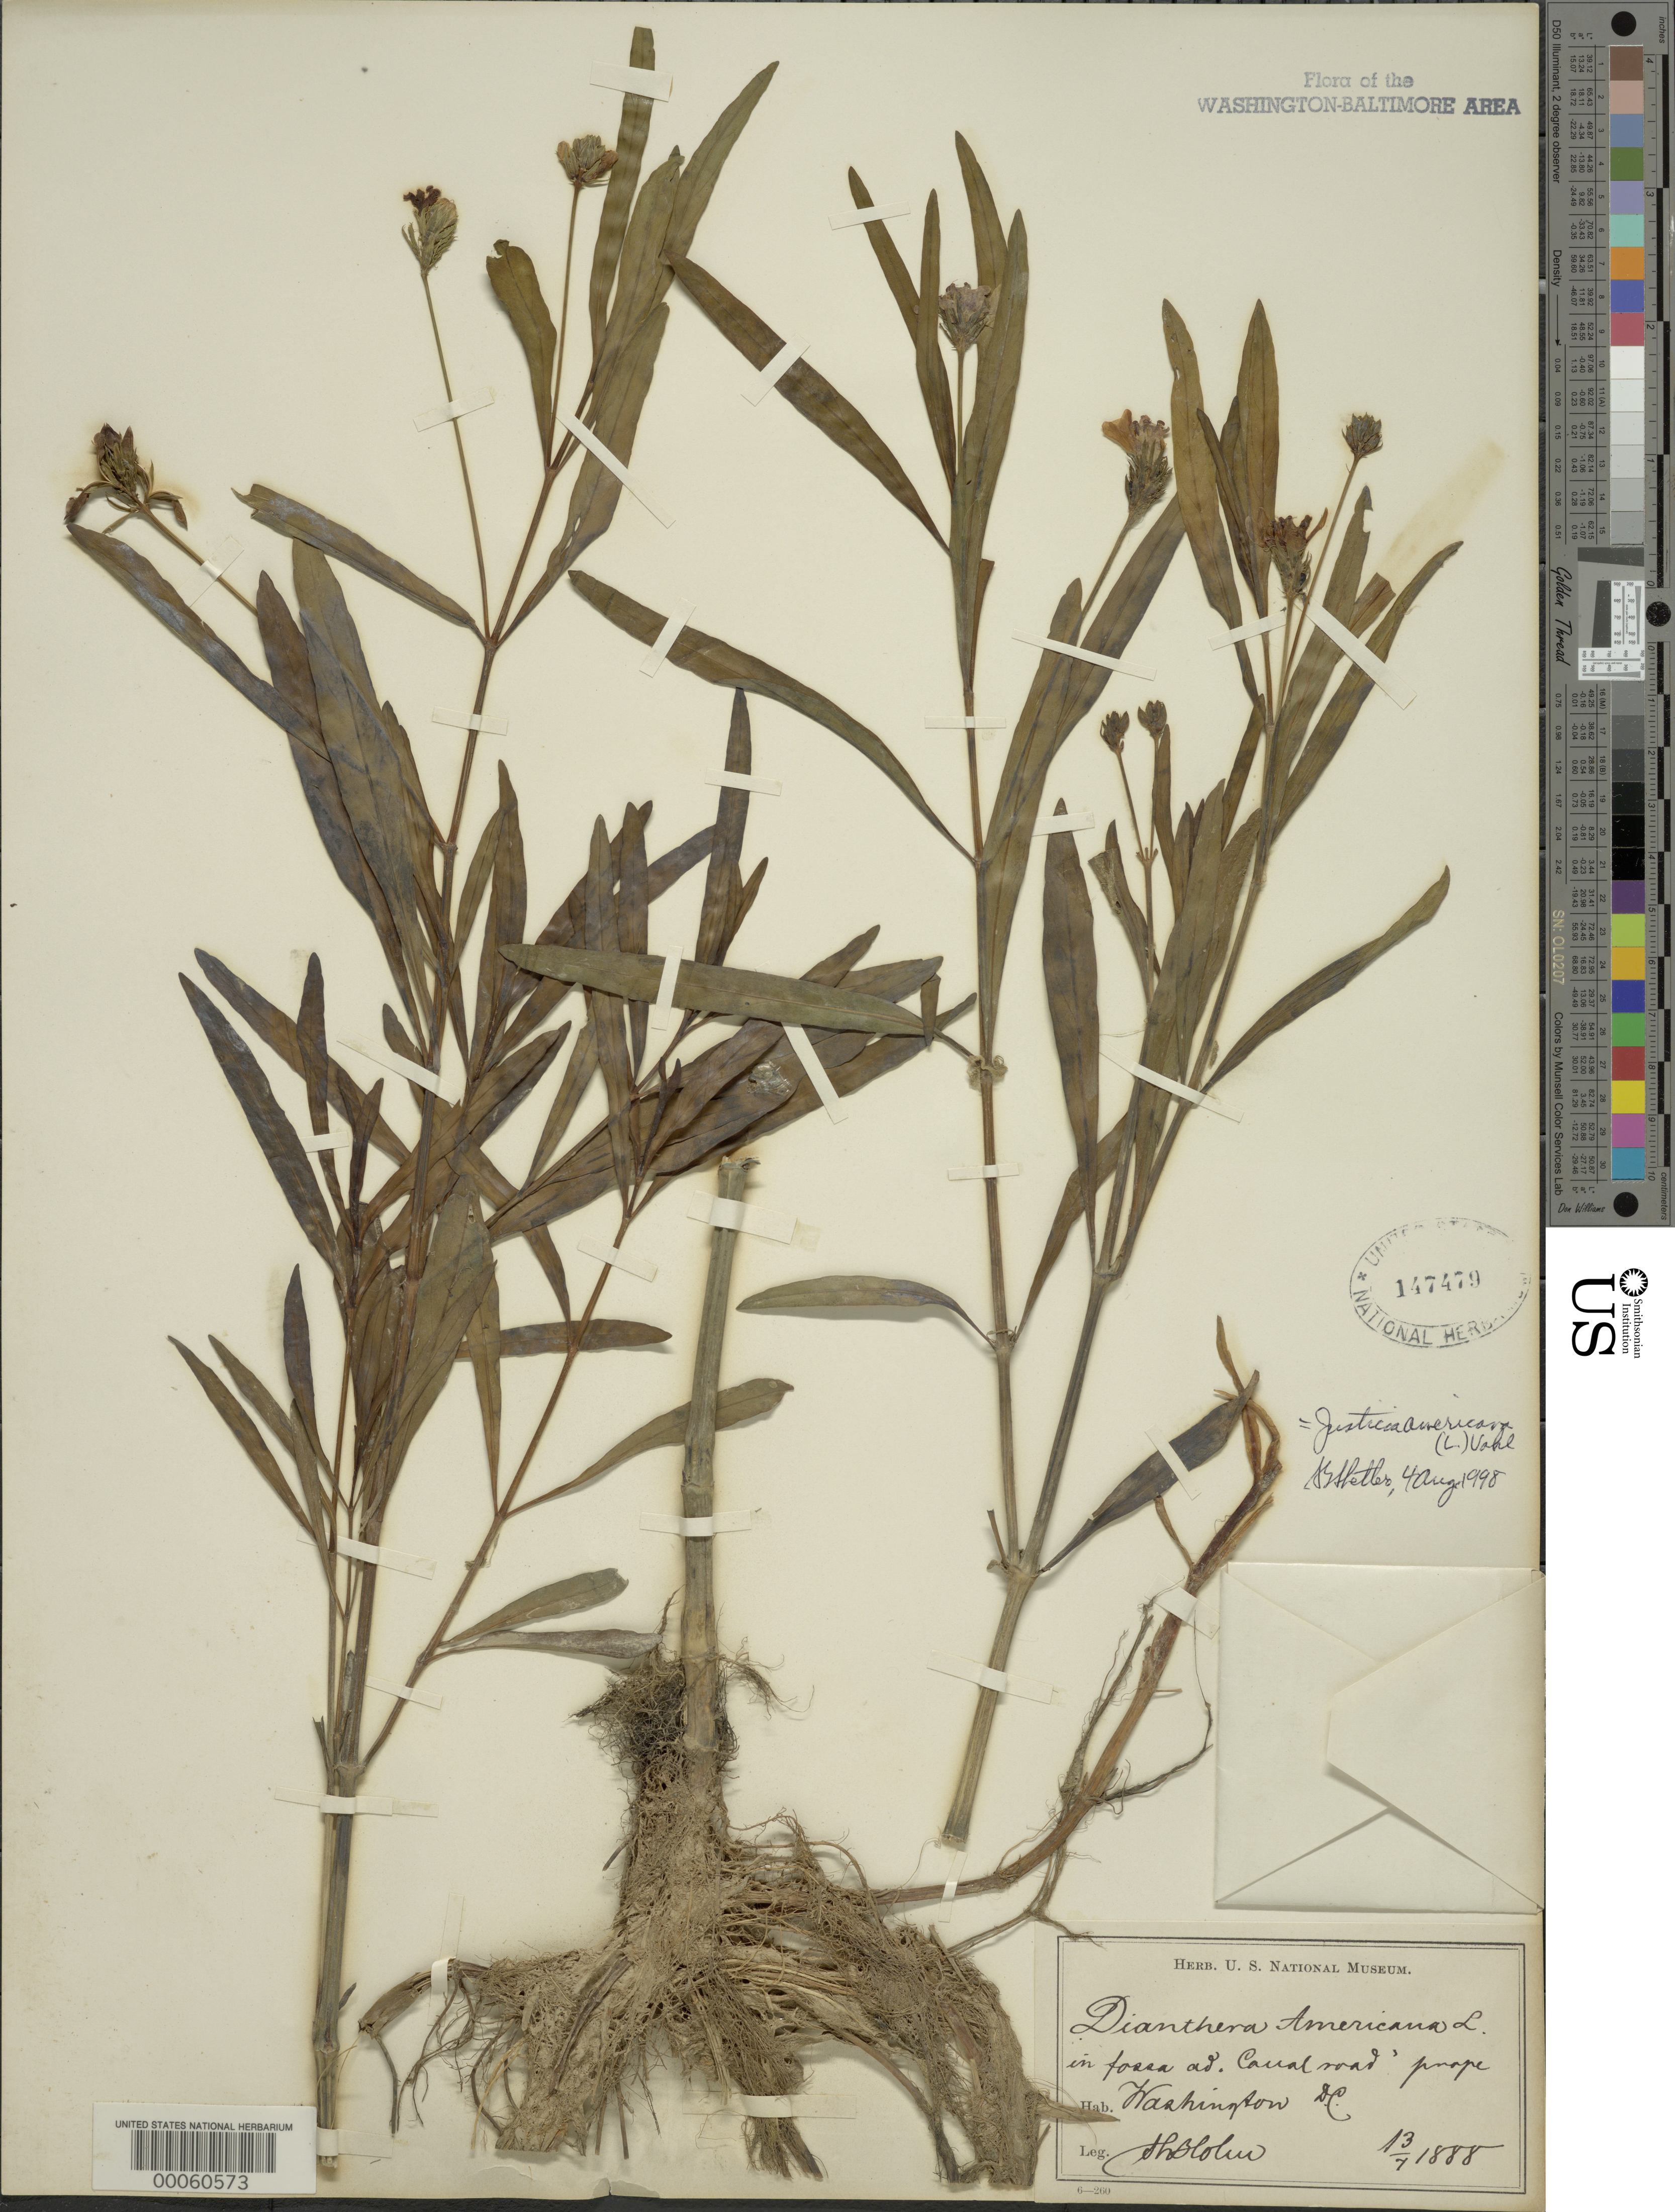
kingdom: Plantae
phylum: Tracheophyta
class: Magnoliopsida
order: Lamiales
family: Acanthaceae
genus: Justicia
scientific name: Justicia americana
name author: (L.) Vahl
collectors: S. H. Holm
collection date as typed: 13 Jul 1888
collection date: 1888-07-13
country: United States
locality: Canal Road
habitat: In a ditch along canal road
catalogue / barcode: US 147479